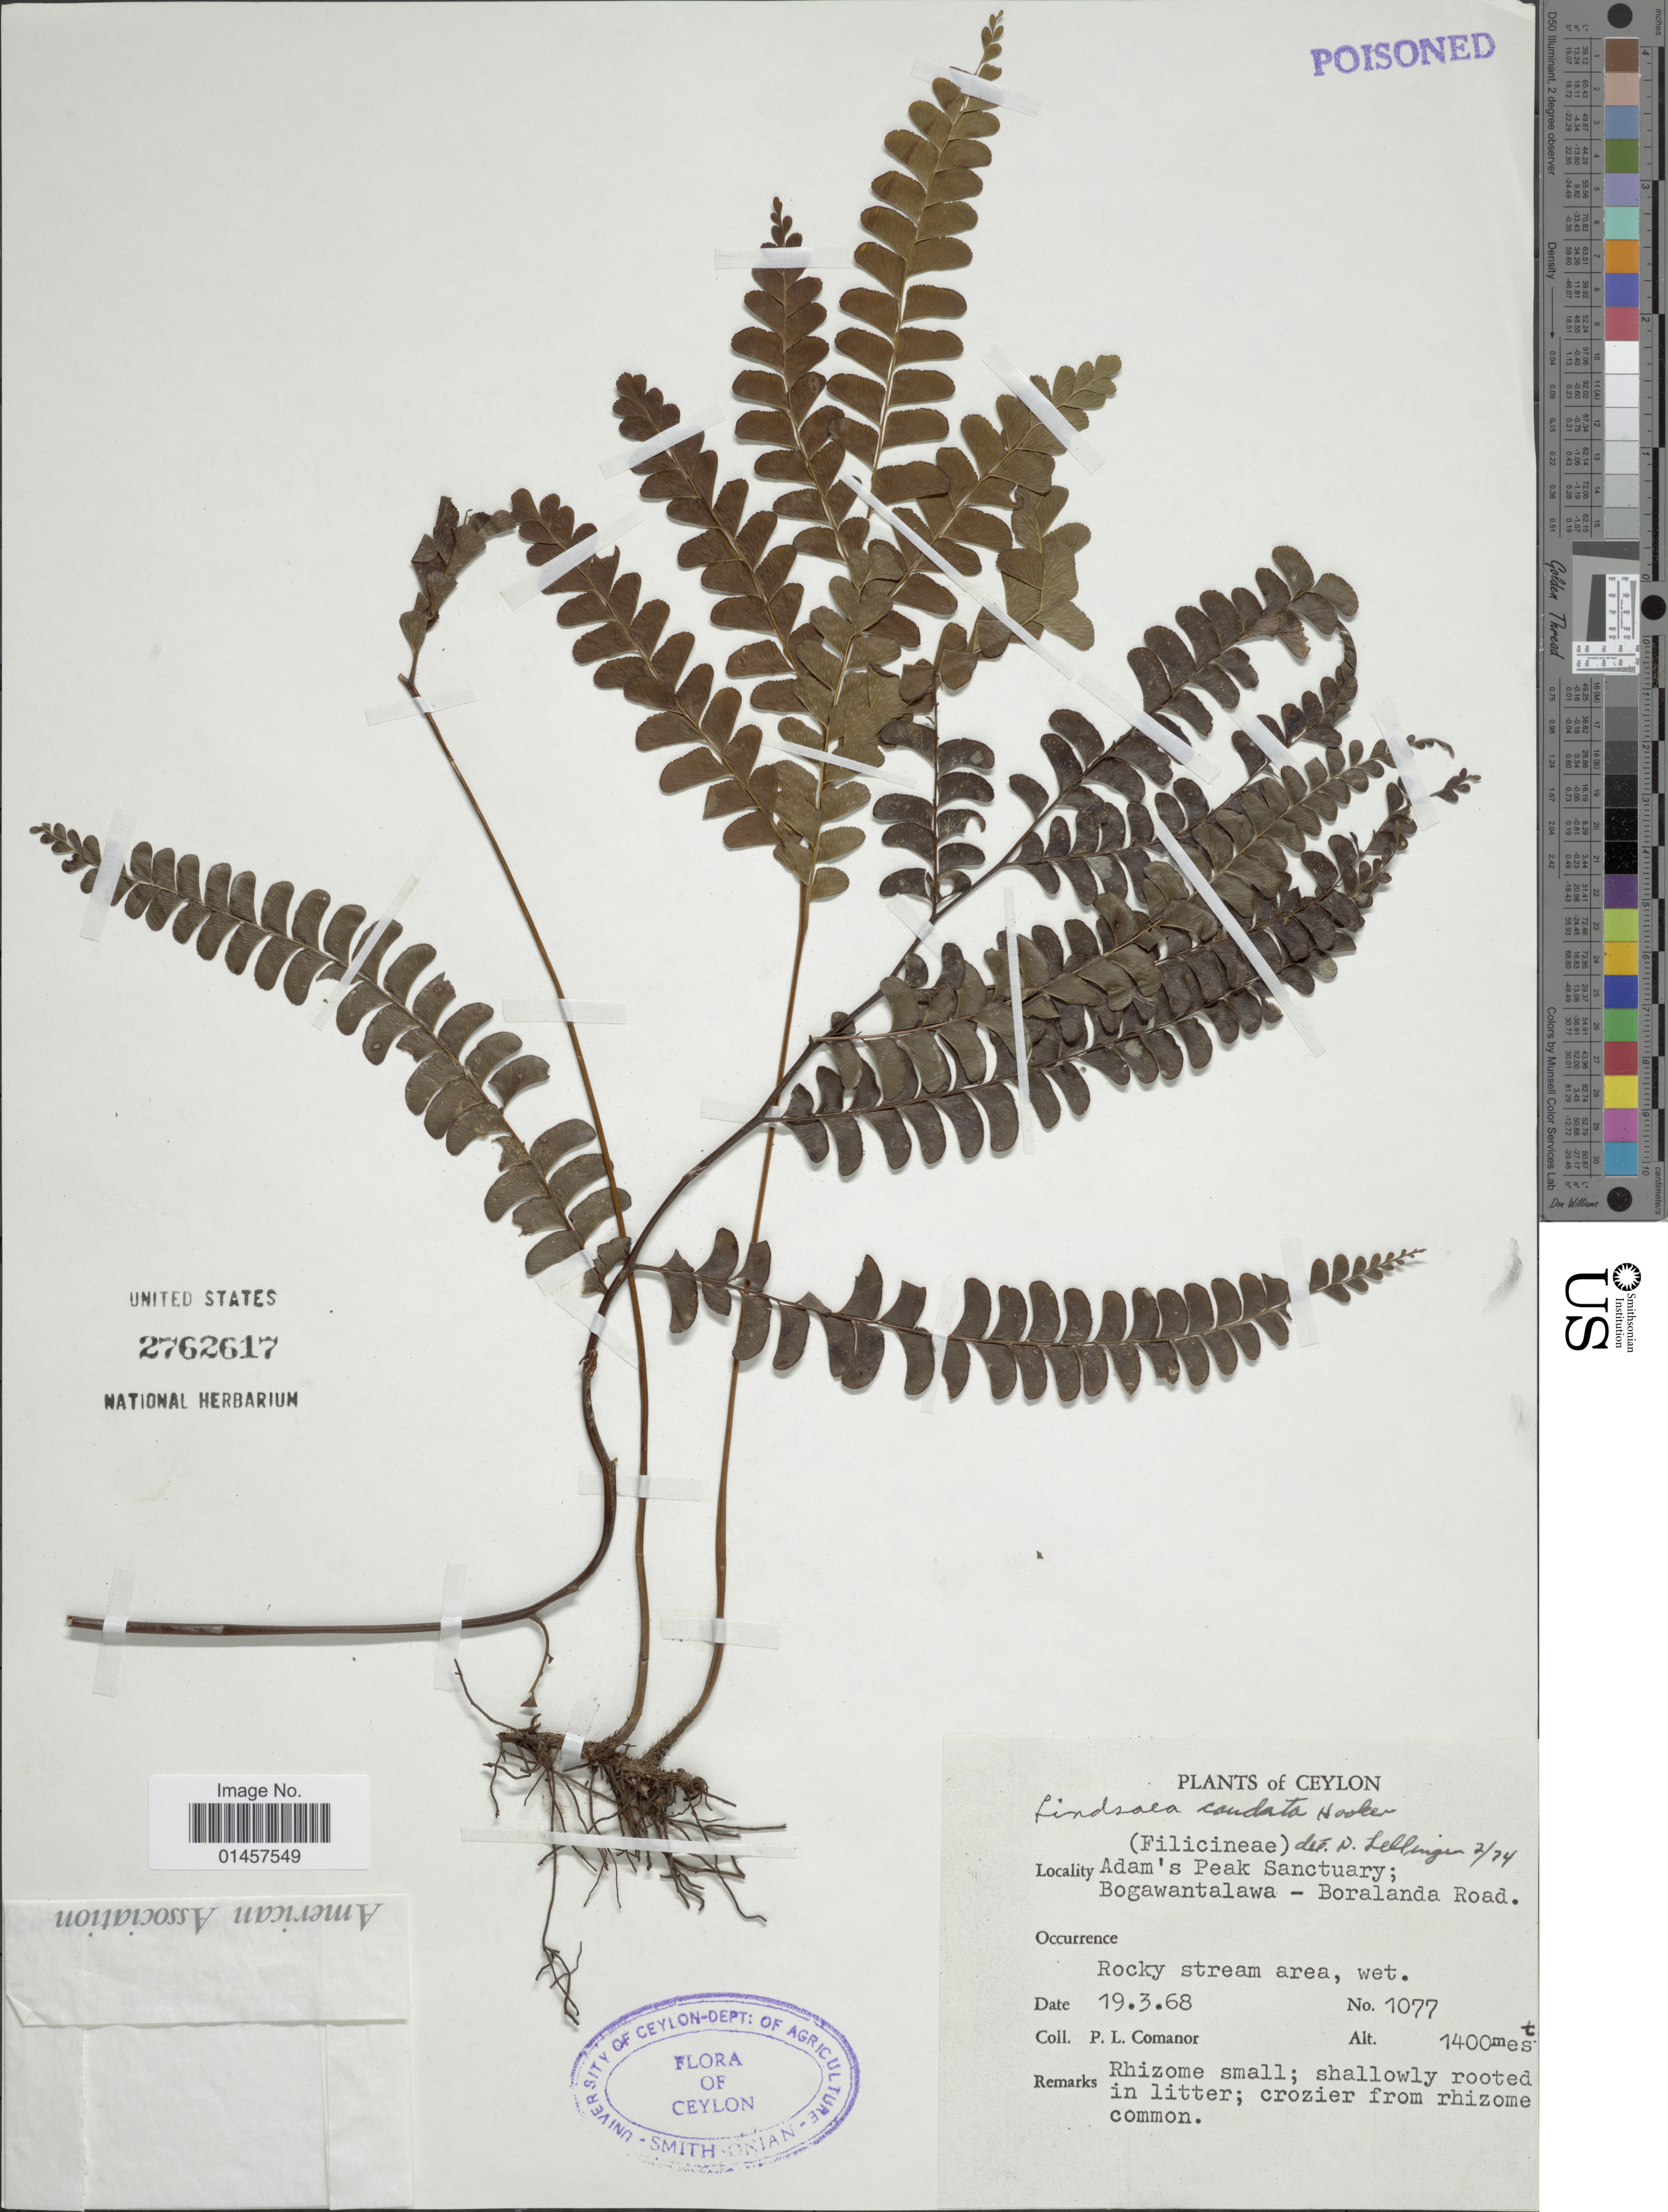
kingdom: Plantae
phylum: Tracheophyta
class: Polypodiopsida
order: Polypodiales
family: Lindsaeaceae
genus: Nesolindsaea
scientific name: Nesolindsaea caudata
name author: (Hook.) Lehtonen & Christenh.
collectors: P. Comanor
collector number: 1077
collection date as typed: Transcribed d/m/y: 19/3/68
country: Sri Lanka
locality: Ceylon, Adam's Peak Sanctuary; Bogawantalawa-Boralanda Road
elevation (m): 1400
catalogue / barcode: US 2762617